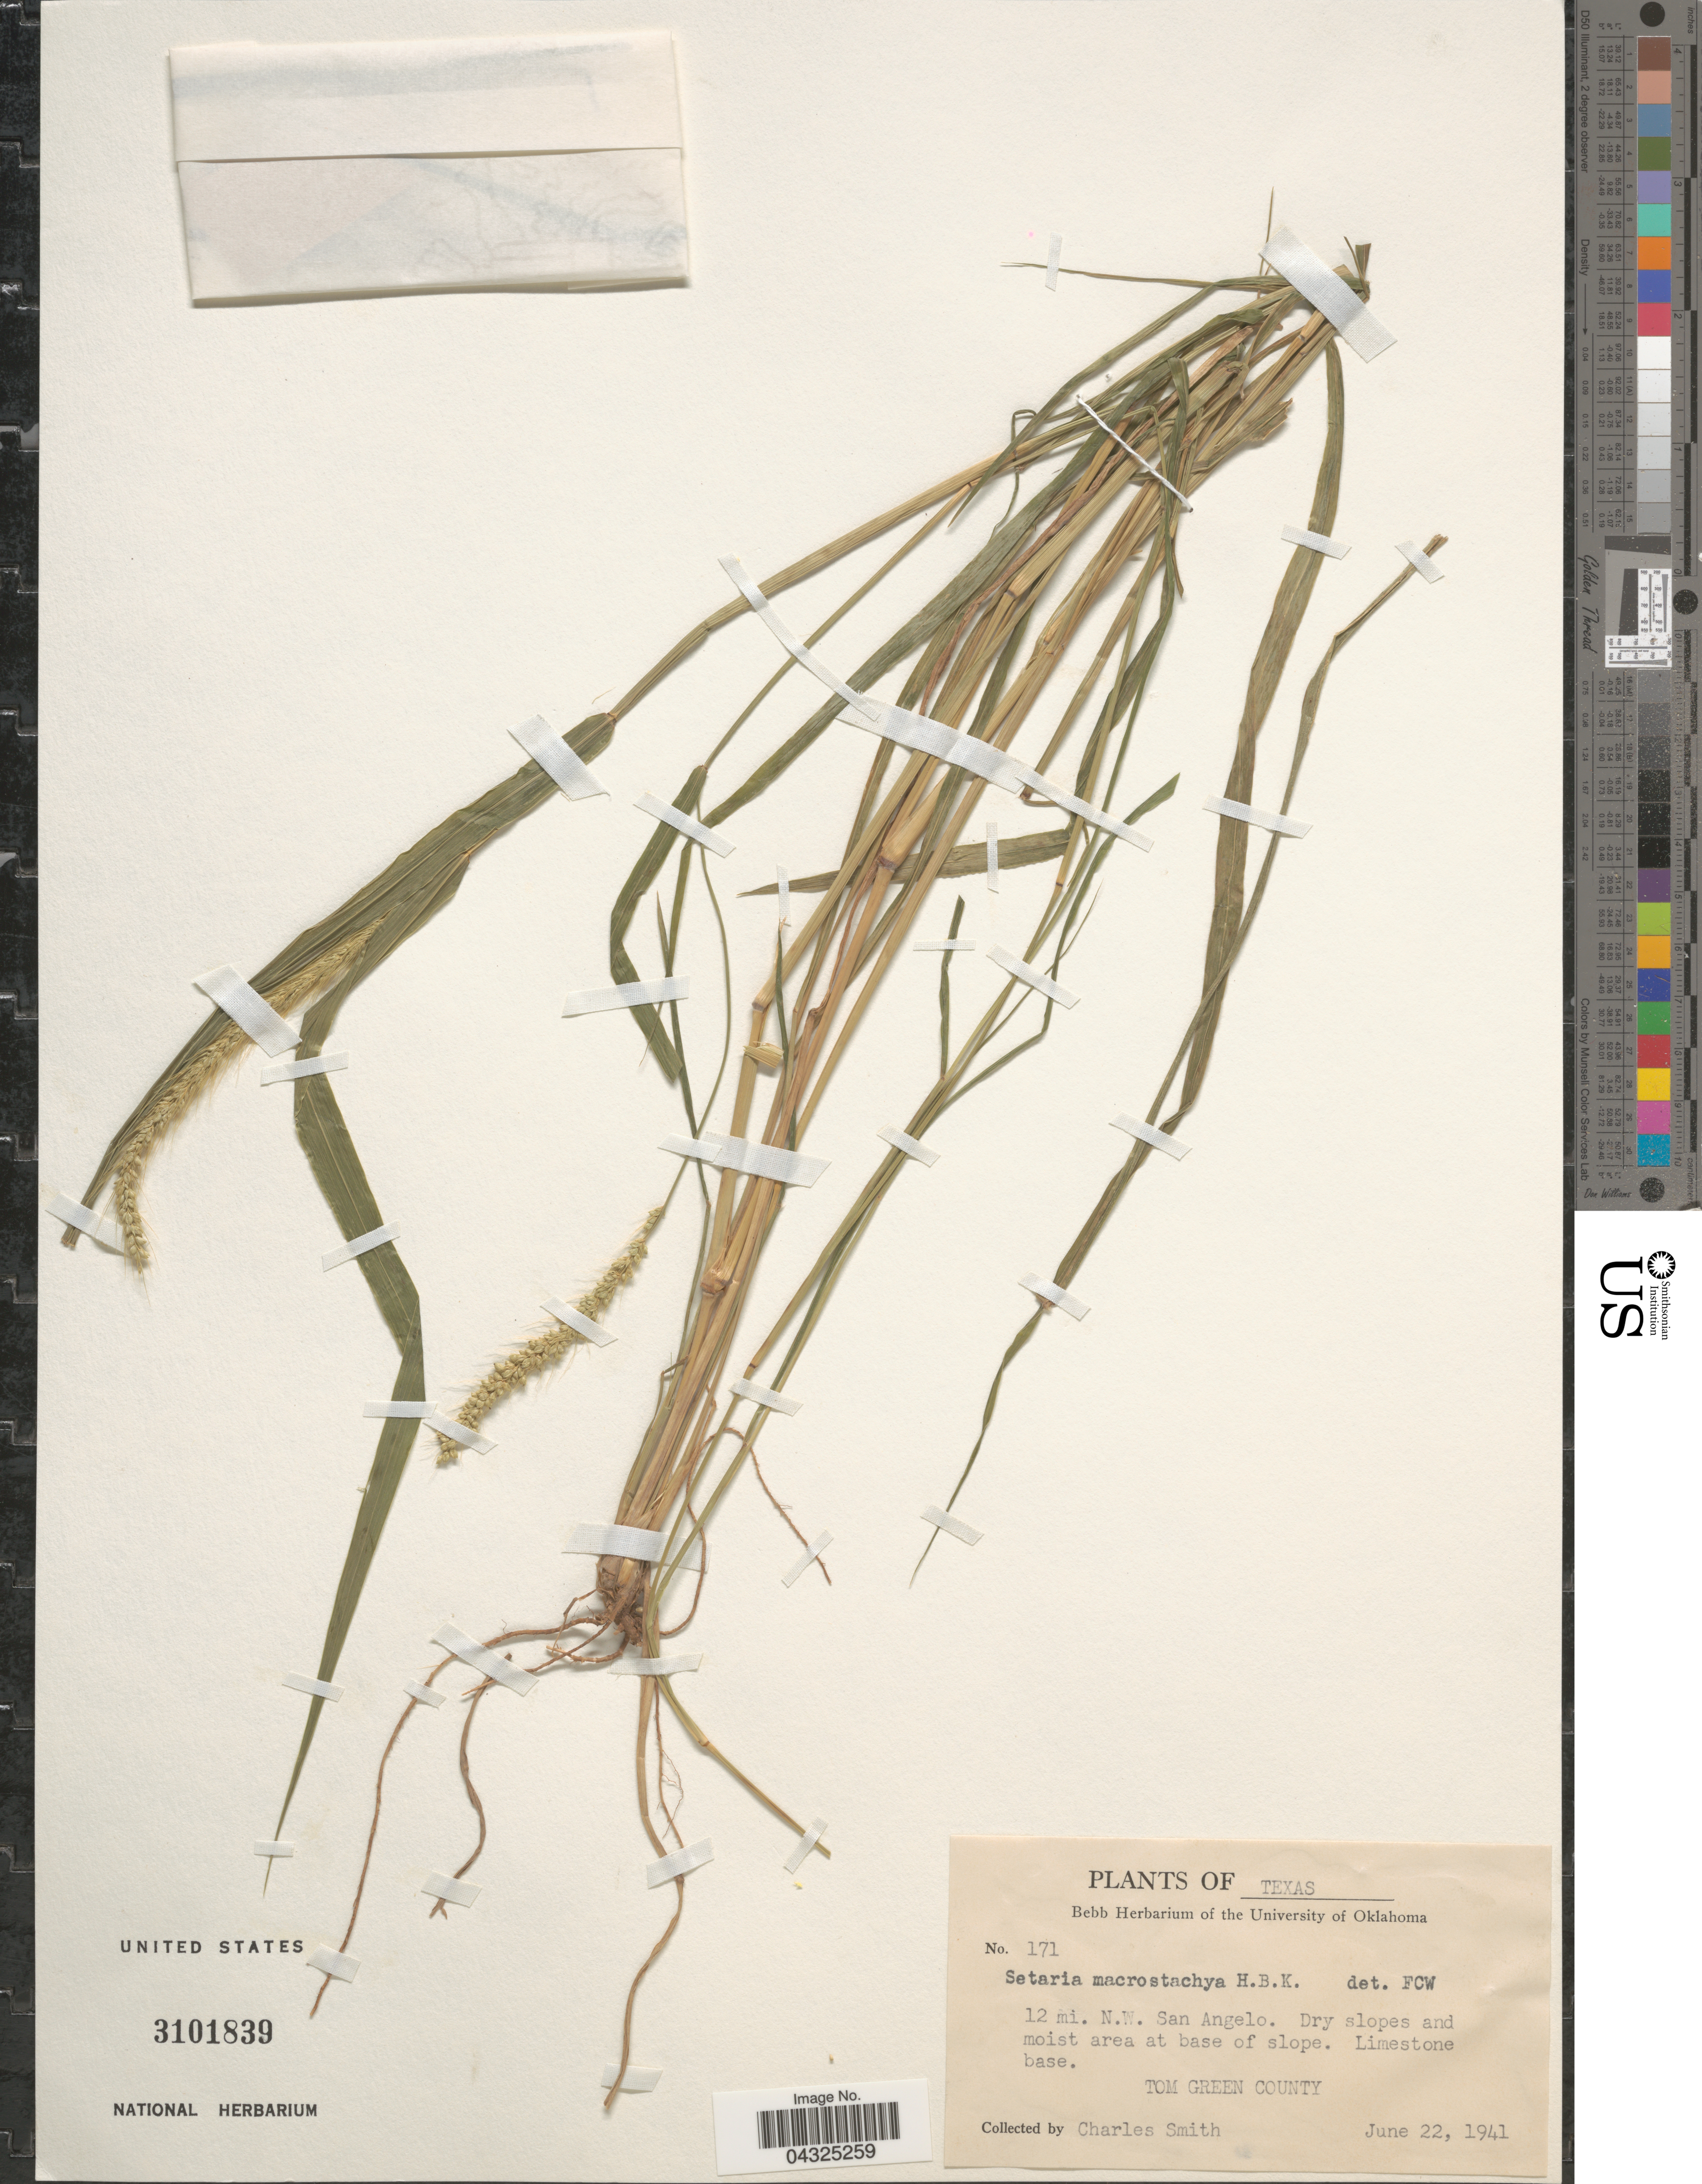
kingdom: Plantae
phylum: Tracheophyta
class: Liliopsida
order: Poales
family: Poaceae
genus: Setaria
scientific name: Setaria macrostachya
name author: Kunth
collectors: C. Smith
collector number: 171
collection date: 1941-06-22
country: United States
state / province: Texas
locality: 12 mi. N.W. San Angelo. Dry slopes and moist area at base of slope. Limestone base. Tom Green County.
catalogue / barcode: US 3101839